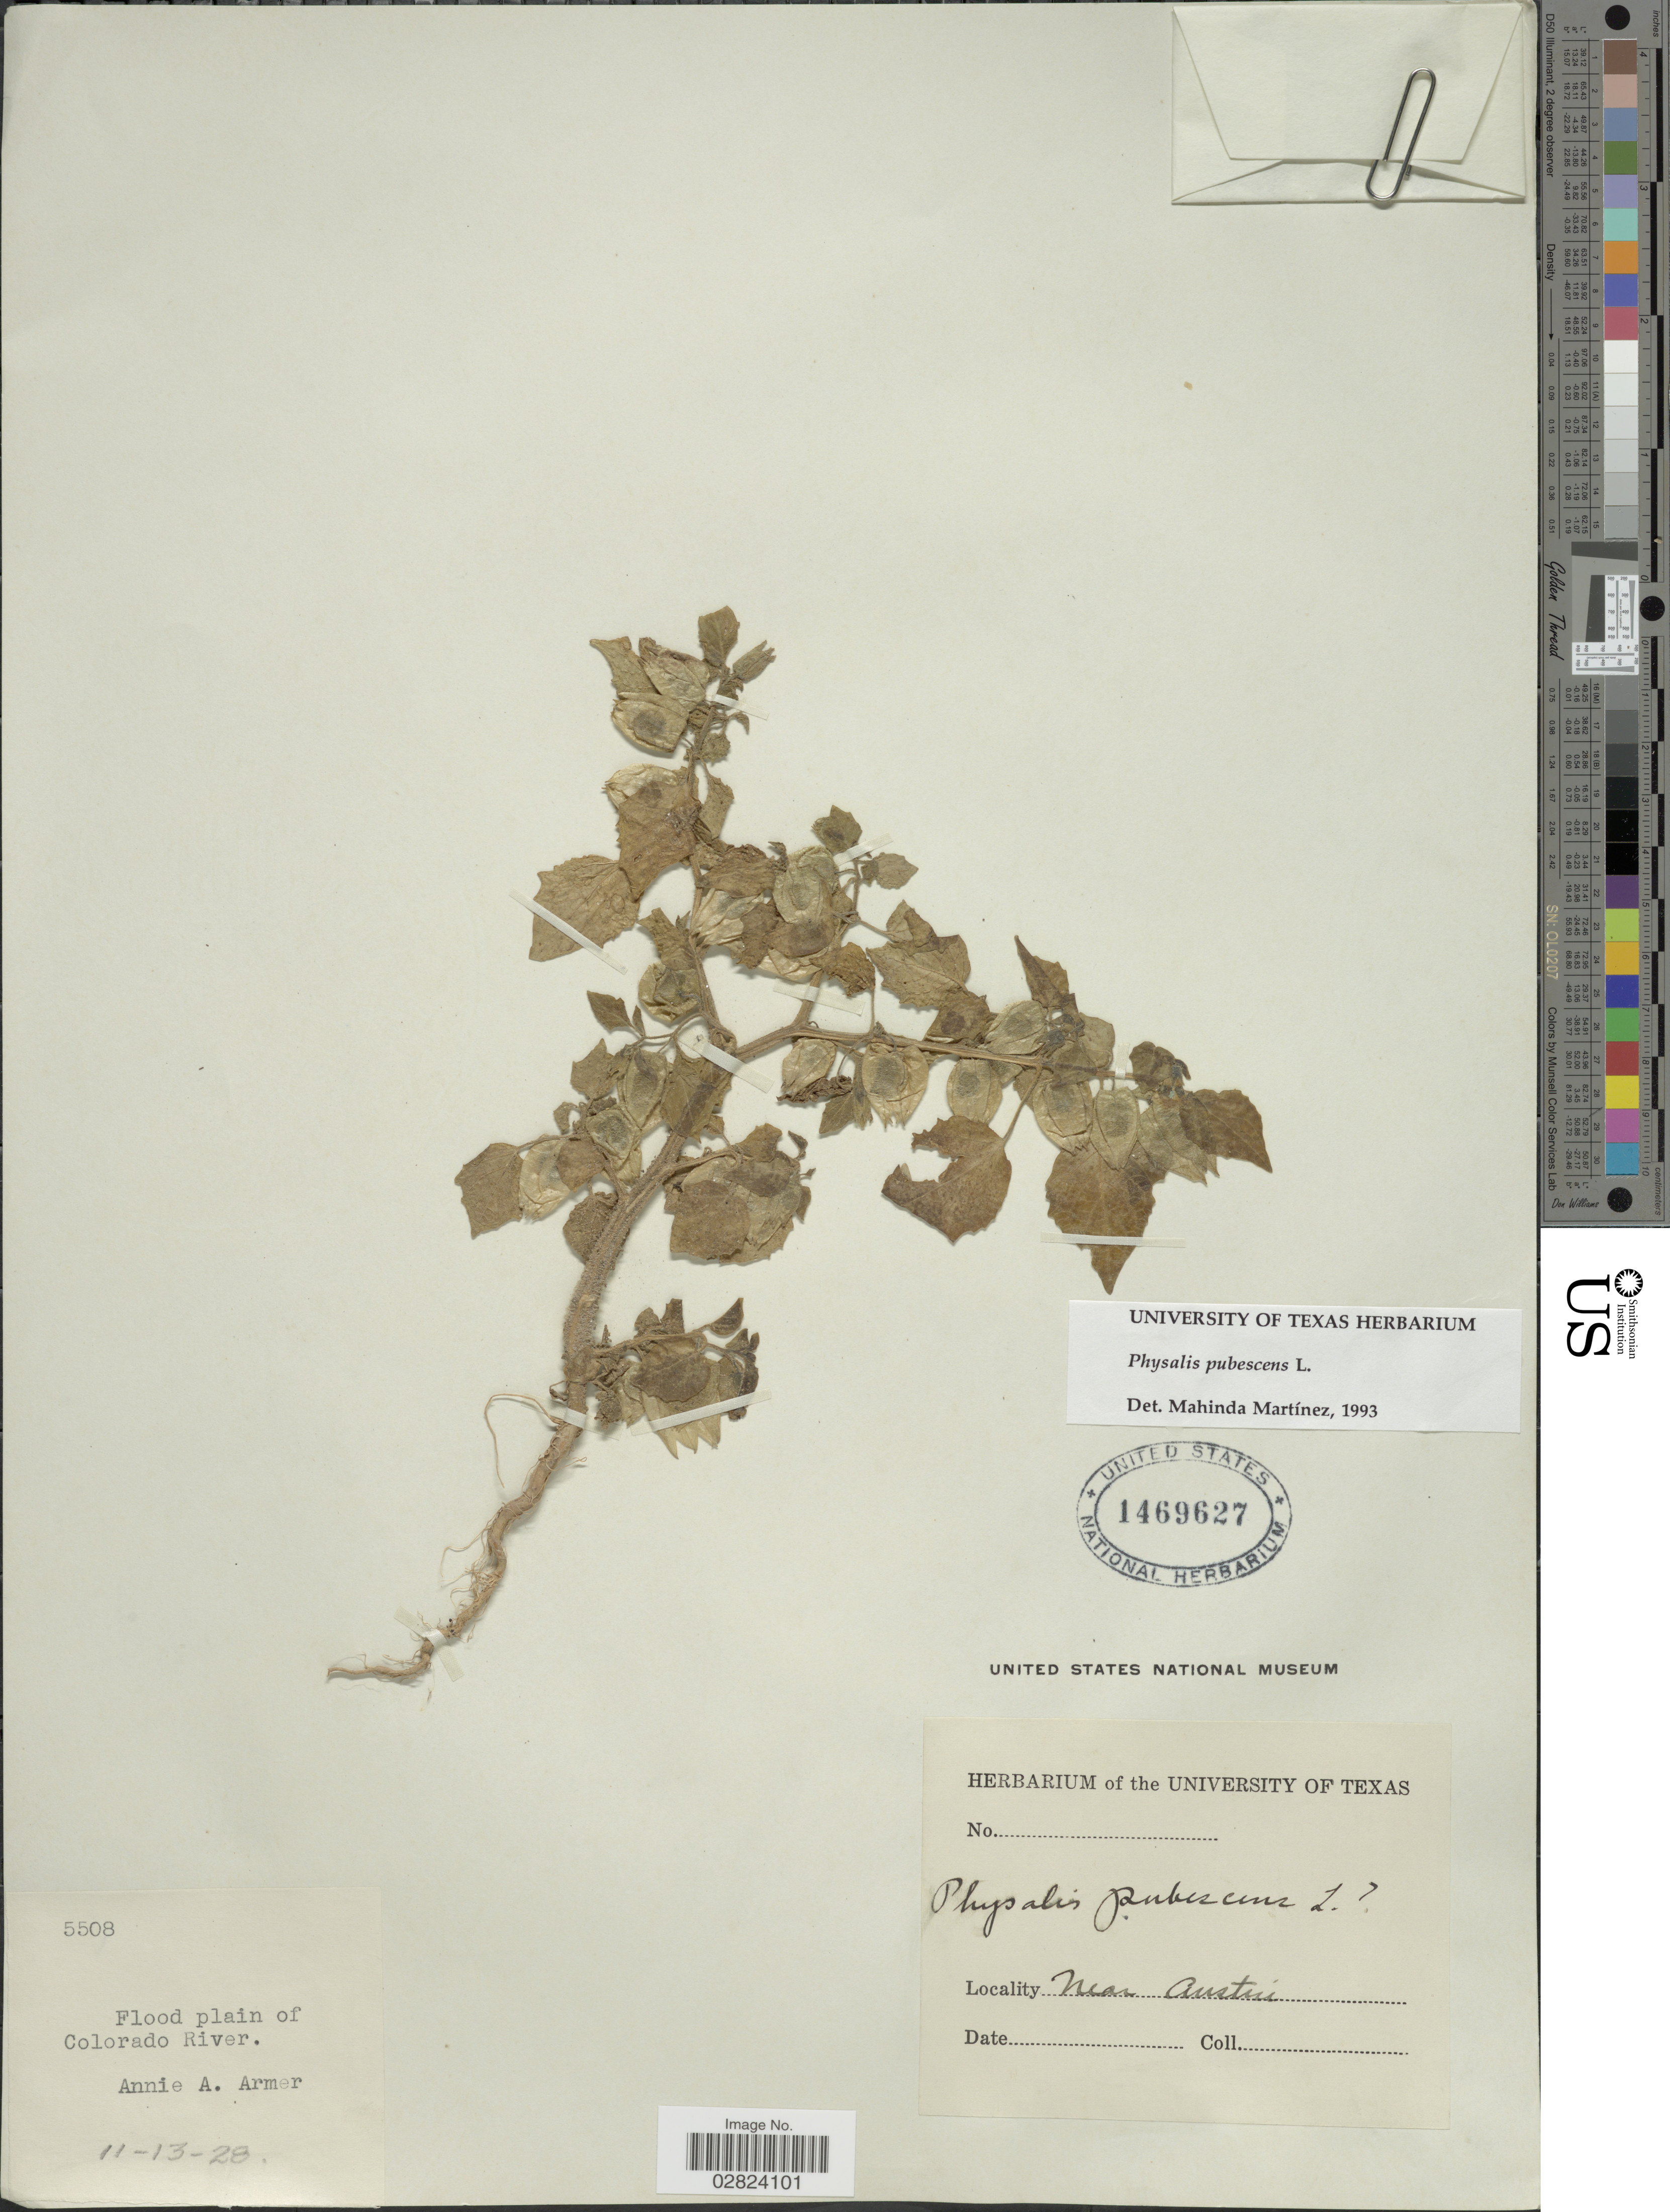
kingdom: Plantae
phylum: Tracheophyta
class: Magnoliopsida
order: Solanales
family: Solanaceae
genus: Physalis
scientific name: Physalis pubescens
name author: L.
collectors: A. Armer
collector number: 5508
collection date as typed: Transcribed d/m/y: 13/11/28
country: United States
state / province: Texas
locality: Flood plain of Colorado River. Near Austin.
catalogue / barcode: US 1469627